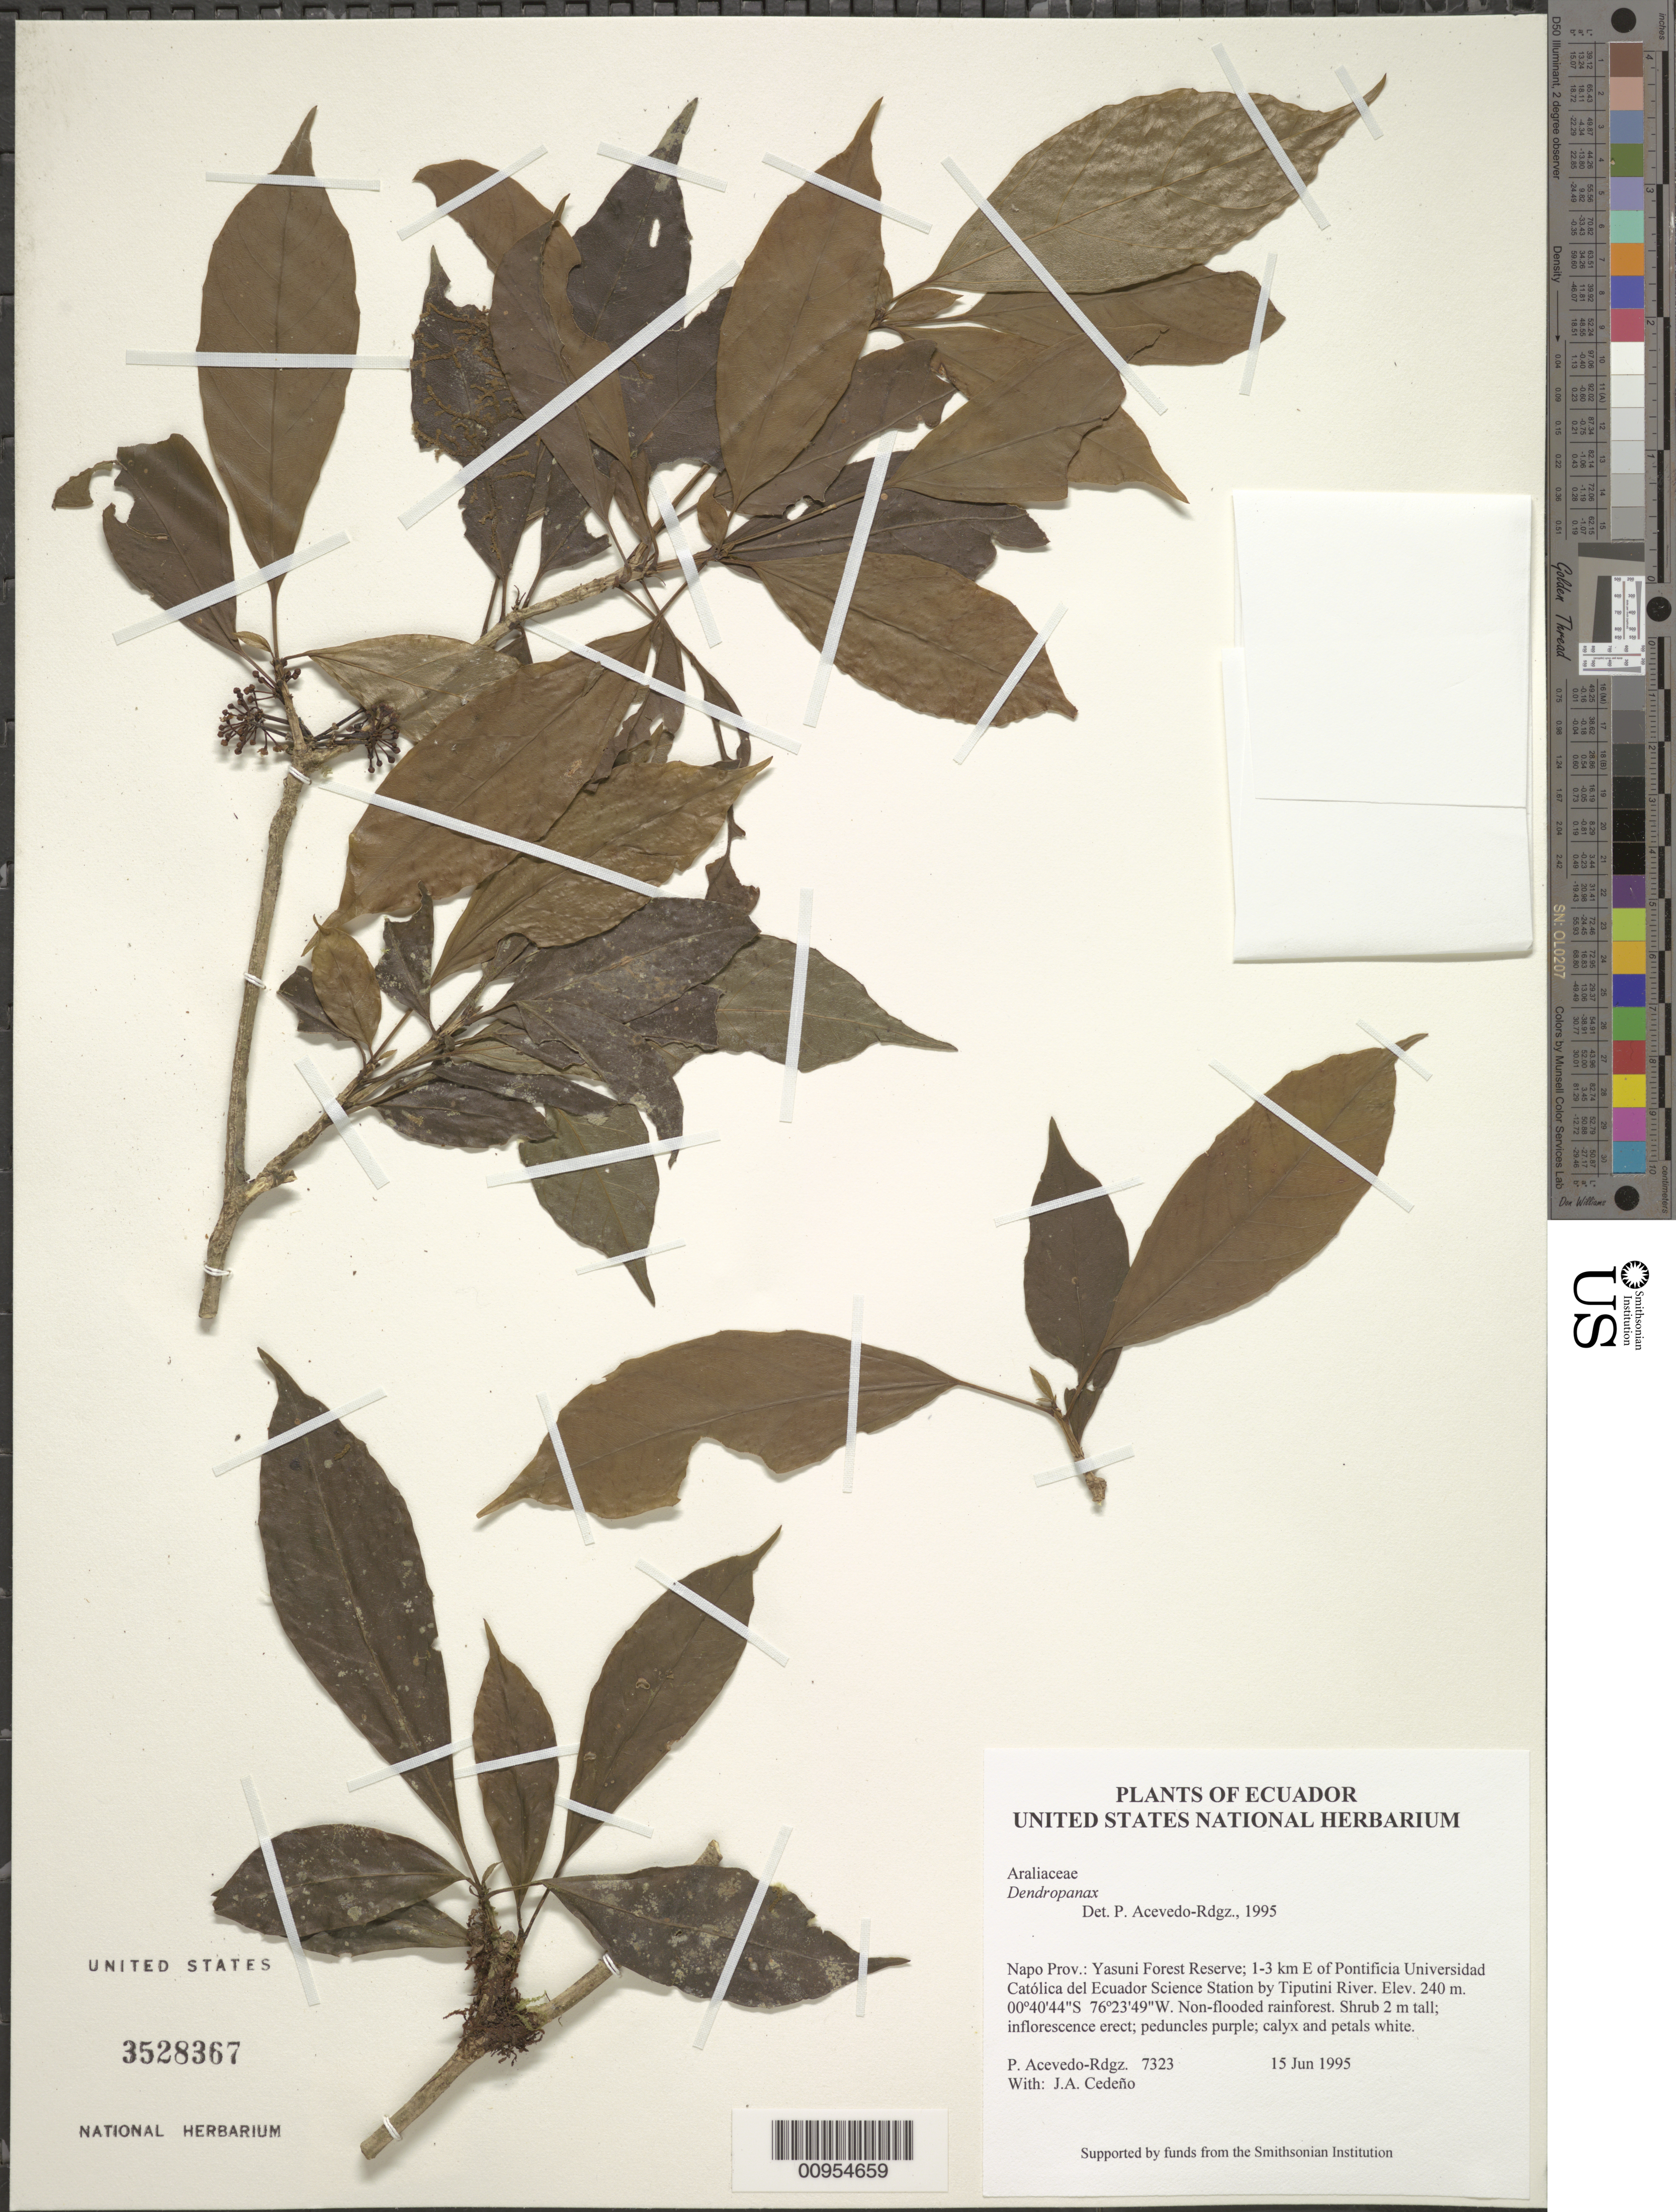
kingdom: Plantae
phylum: Tracheophyta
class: Magnoliopsida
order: Apiales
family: Araliaceae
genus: Dendropanax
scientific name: Dendropanax sp.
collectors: P. Acevedo-Rodr. & J. A. Cedeño M.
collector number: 7323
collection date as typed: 15 Jun 1995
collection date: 1995-06-15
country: Ecuador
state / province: Napo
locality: Napo Prov.: Yasuni Forest Reserve; 1-3 km E of Pontificia Universidad Católica del Ecuador Science Station by Tiputini River.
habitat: Non-flooded rainforest.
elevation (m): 240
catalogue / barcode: US 3528367